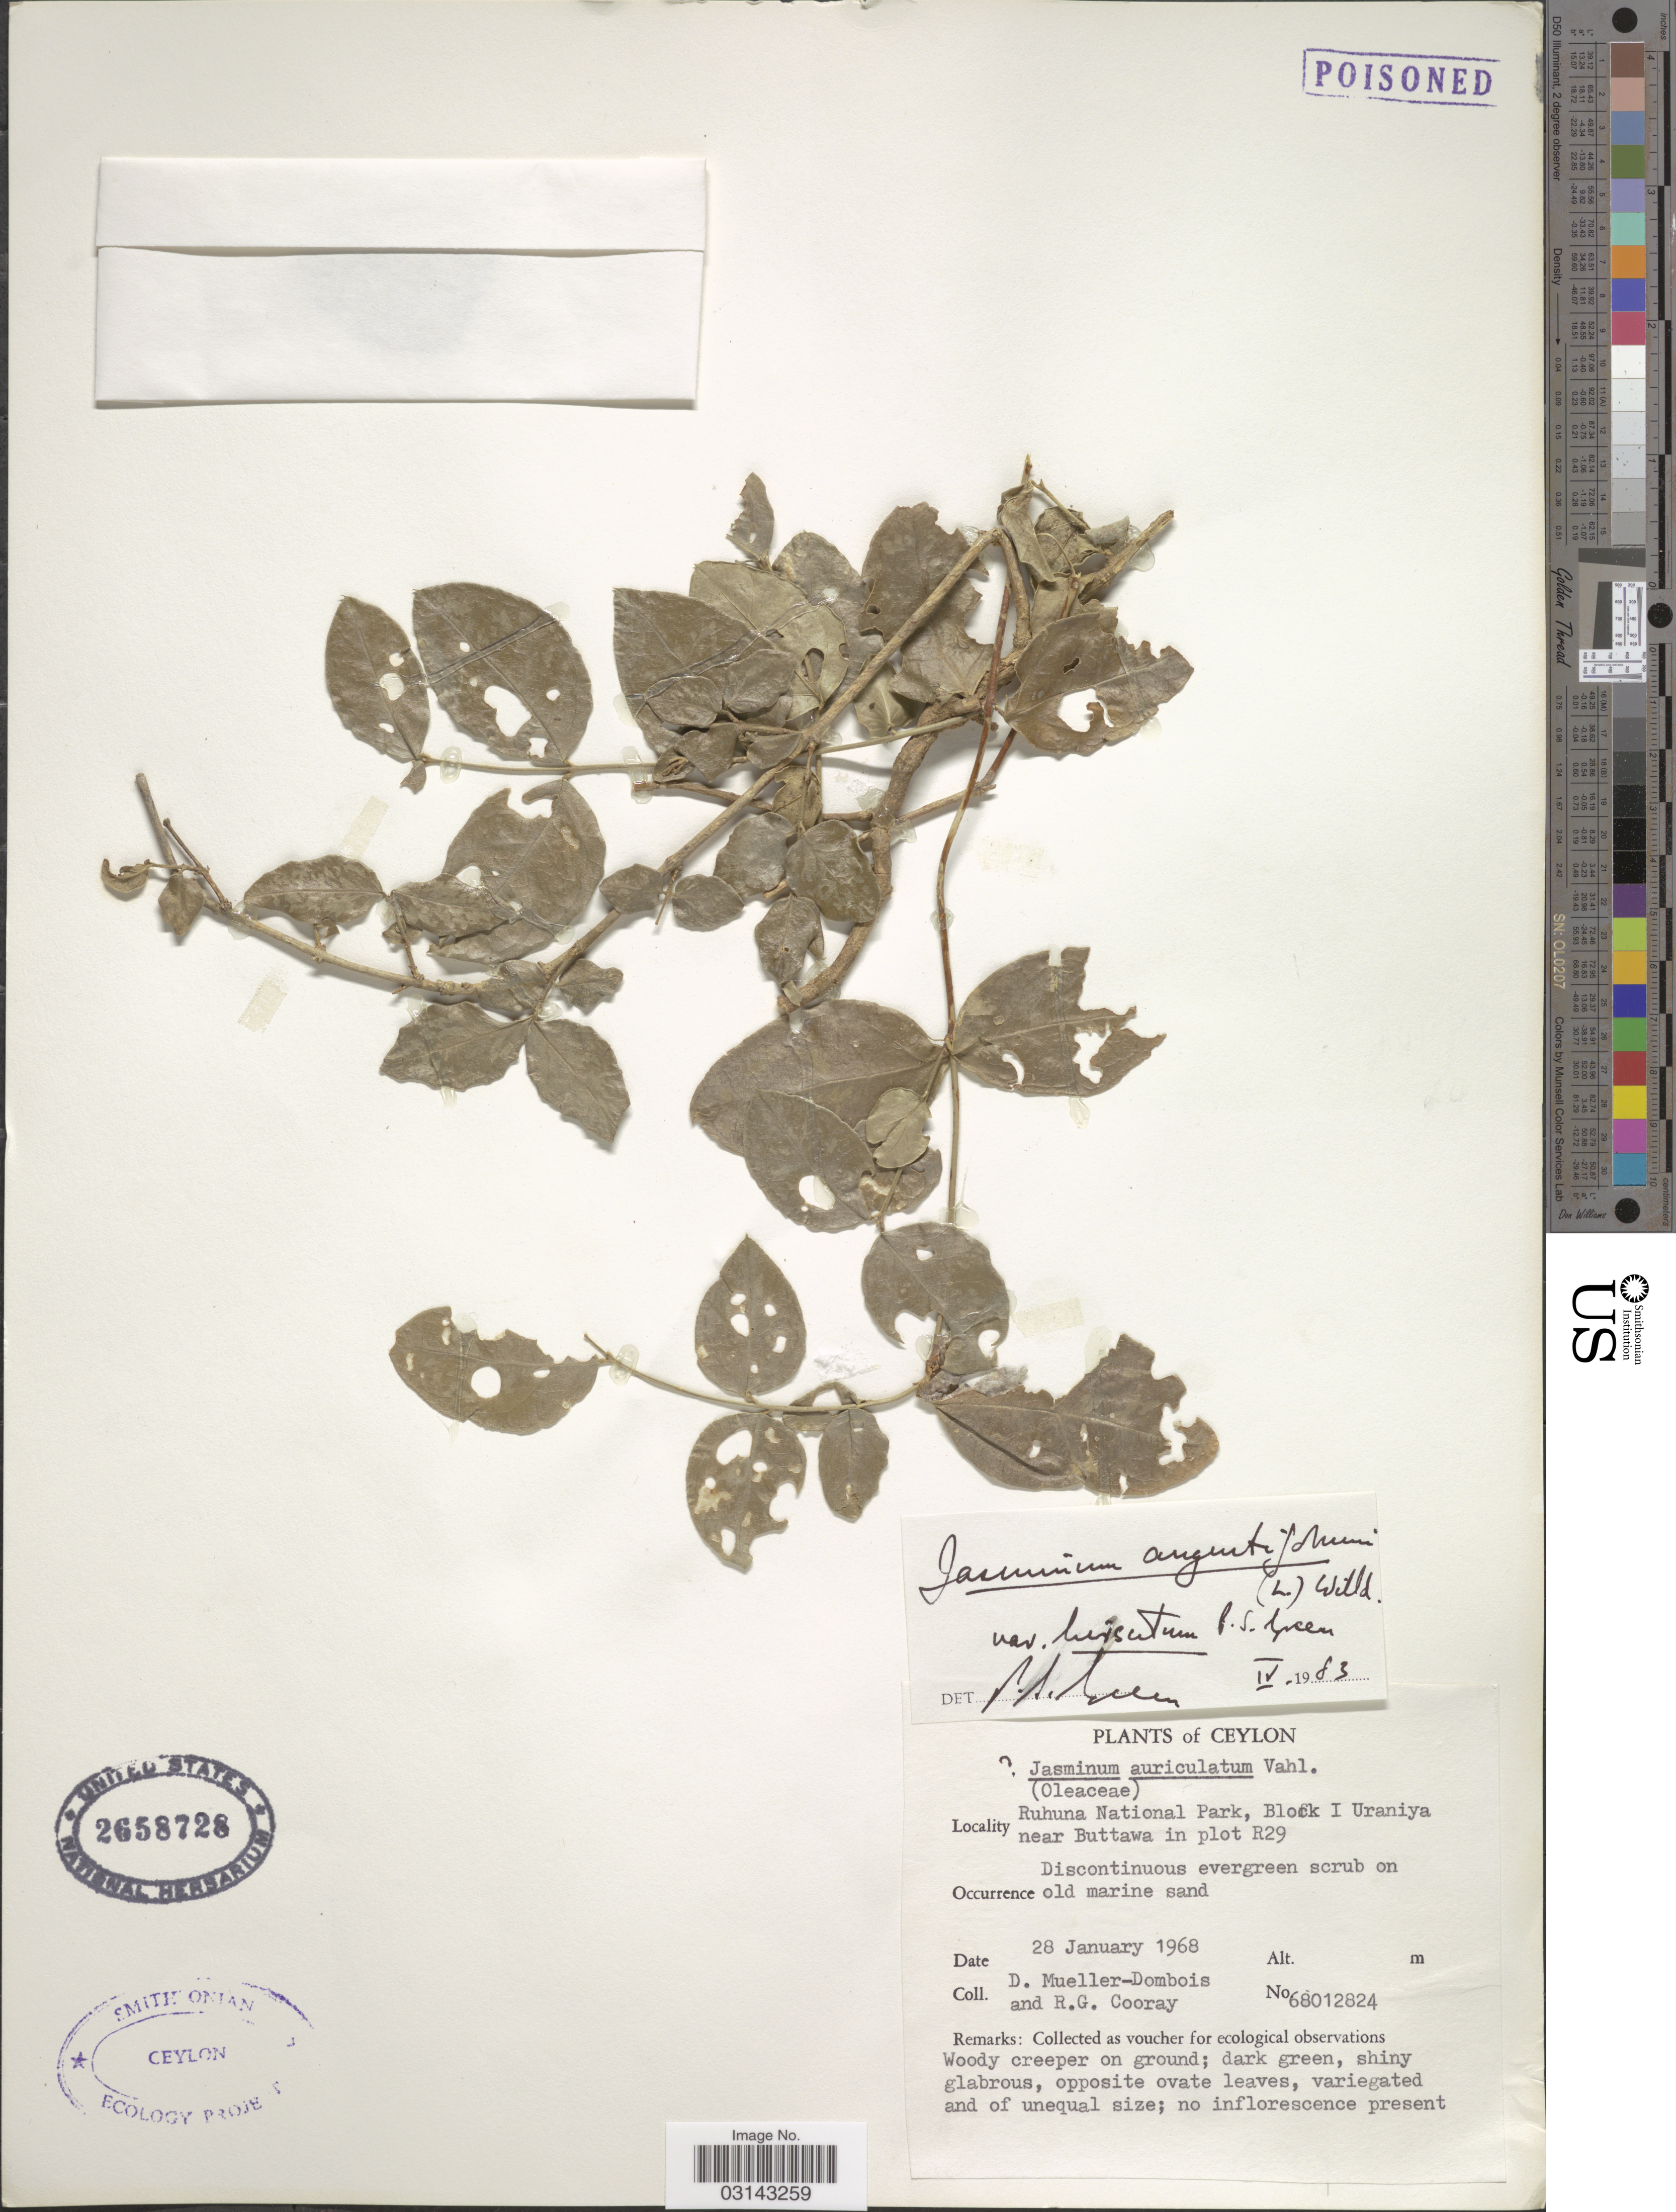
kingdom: Plantae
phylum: Tracheophyta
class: Magnoliopsida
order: Lamiales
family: Oleaceae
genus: Jasminum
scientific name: Jasminum angustifolium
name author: (L.) Willd.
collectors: D. Mueller-Dombois & R. Cooray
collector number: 68012824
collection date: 1968-01-28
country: Sri Lanka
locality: Ceylon. Ruhuna National Park, Block I Uraniya near Buttawa in plot R29.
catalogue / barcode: US 2658728